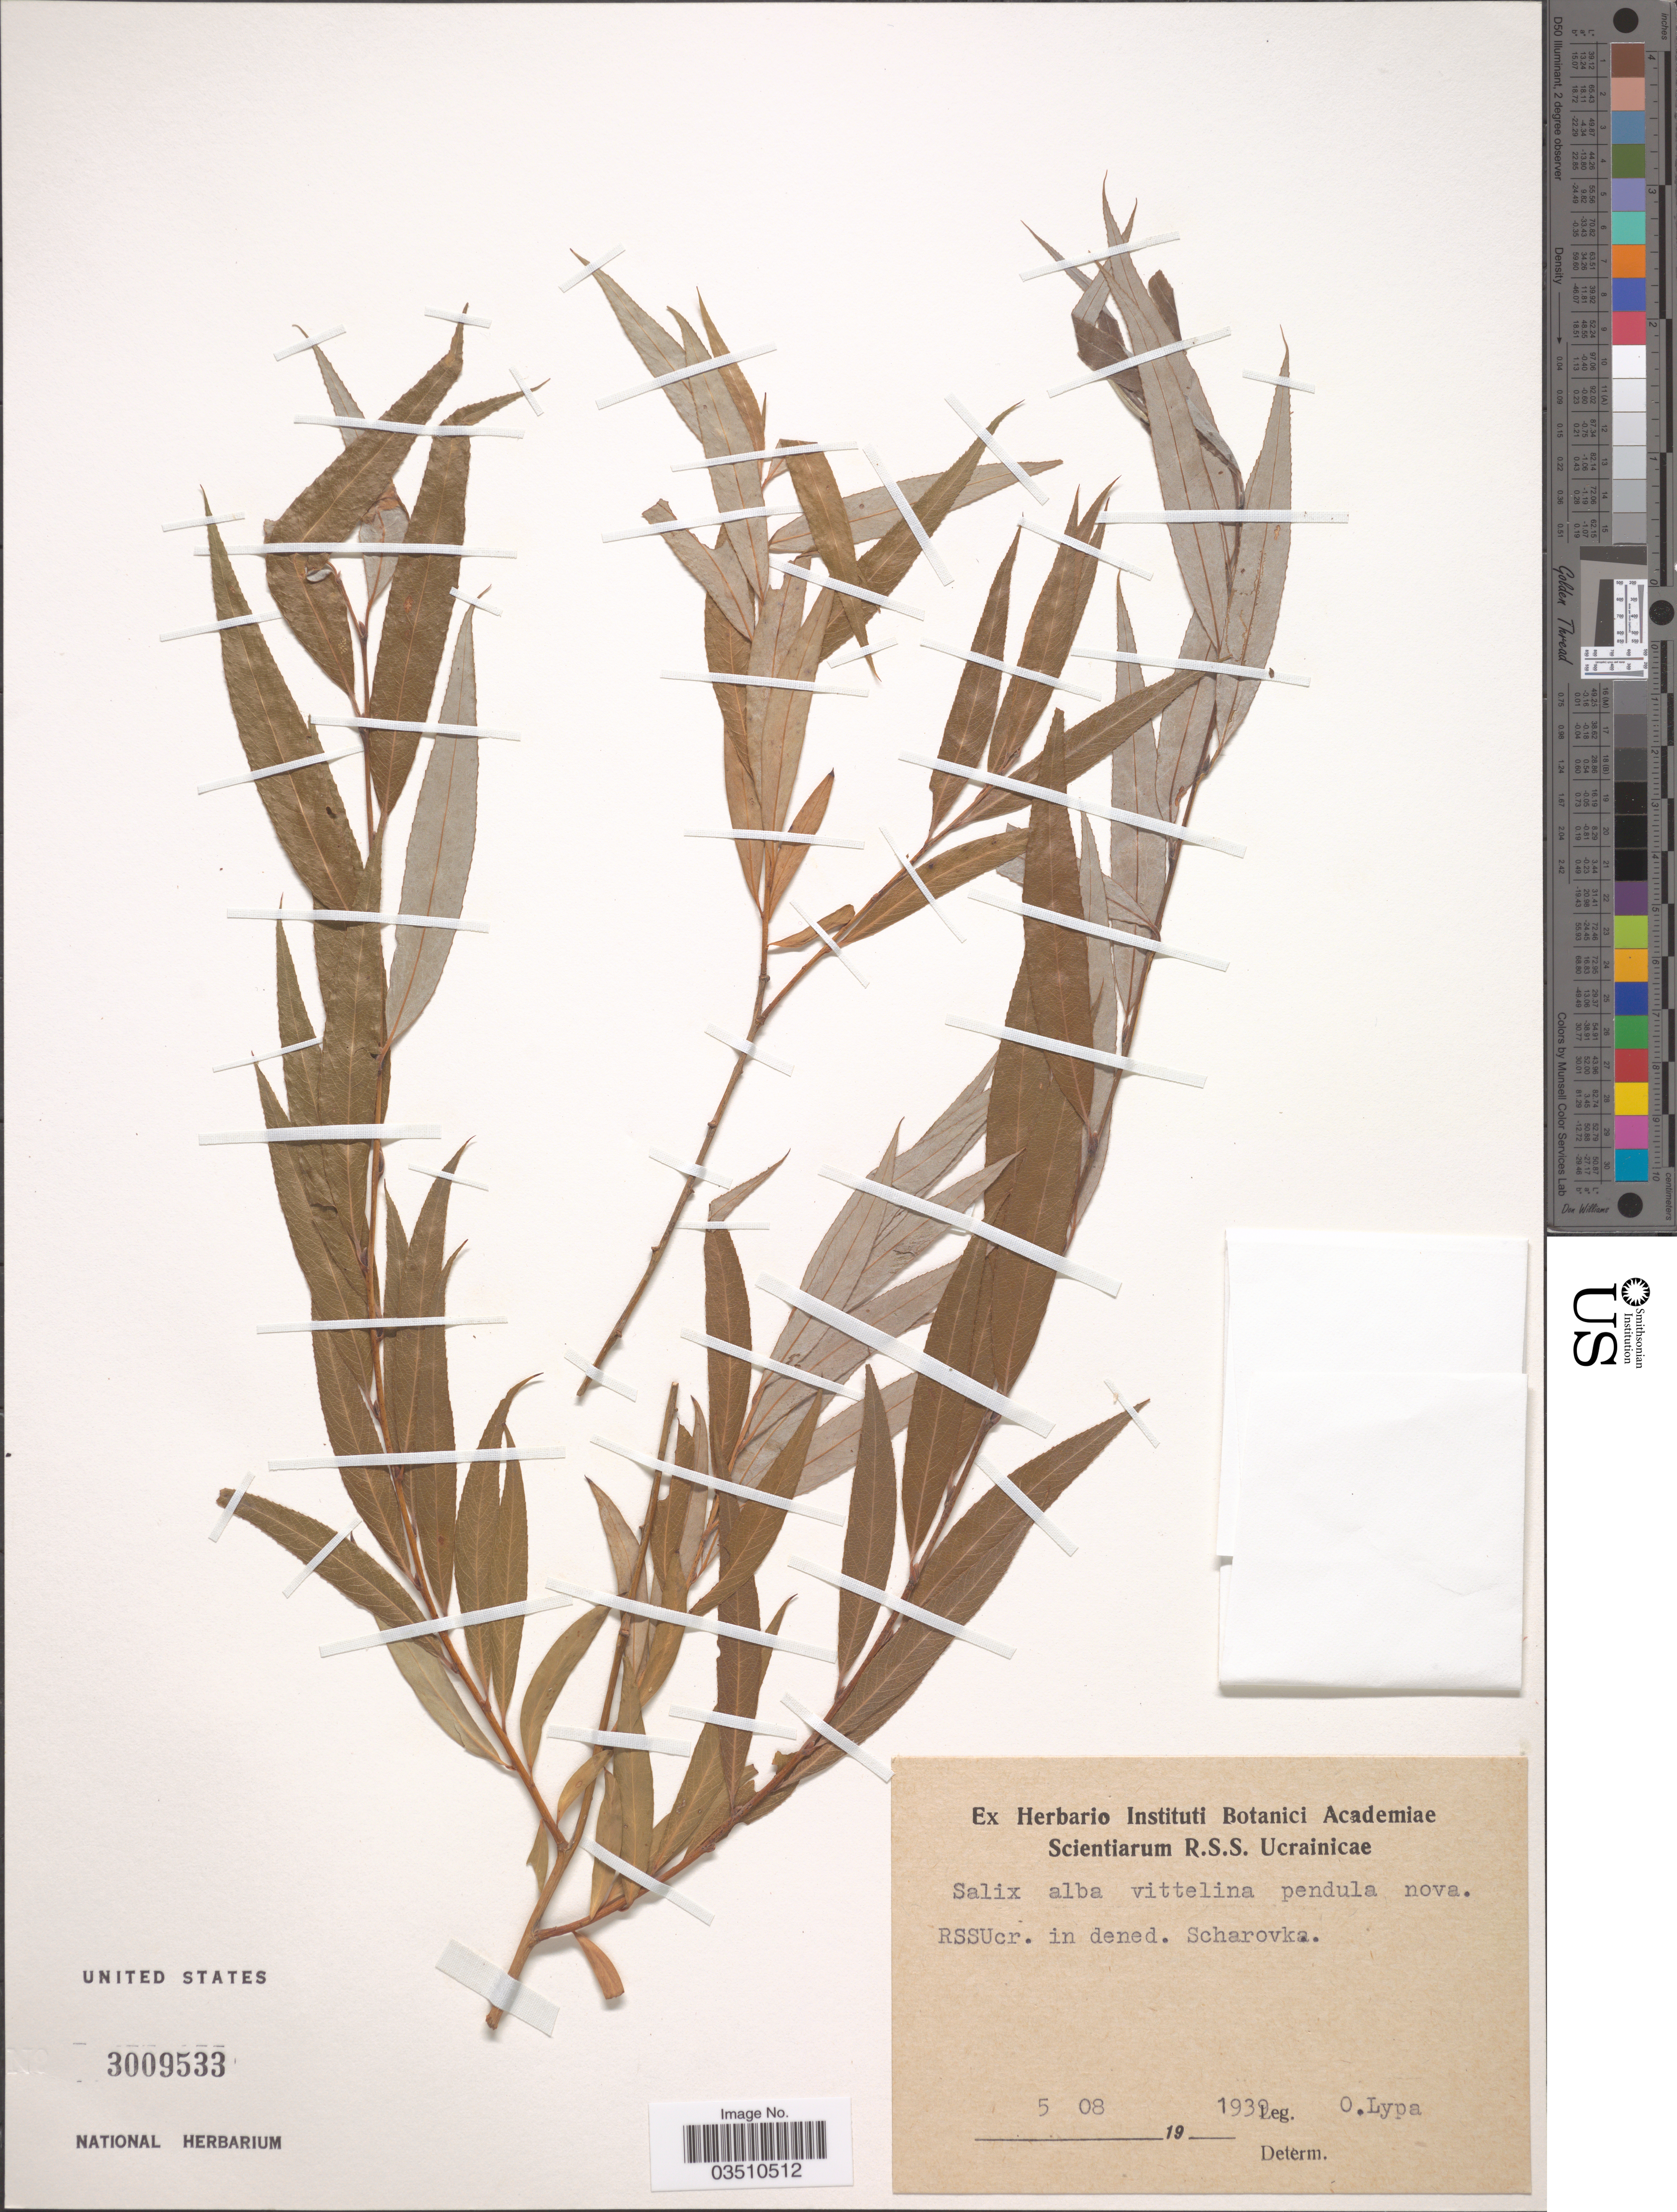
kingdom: Plantae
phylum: Tracheophyta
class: Magnoliopsida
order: Malpighiales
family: Salicaceae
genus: Salix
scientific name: Salix alba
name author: L.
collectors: O. Lypa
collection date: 1939-08-05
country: Ukraine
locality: RSSUcr. in dened. Scharovka.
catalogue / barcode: US 3009533